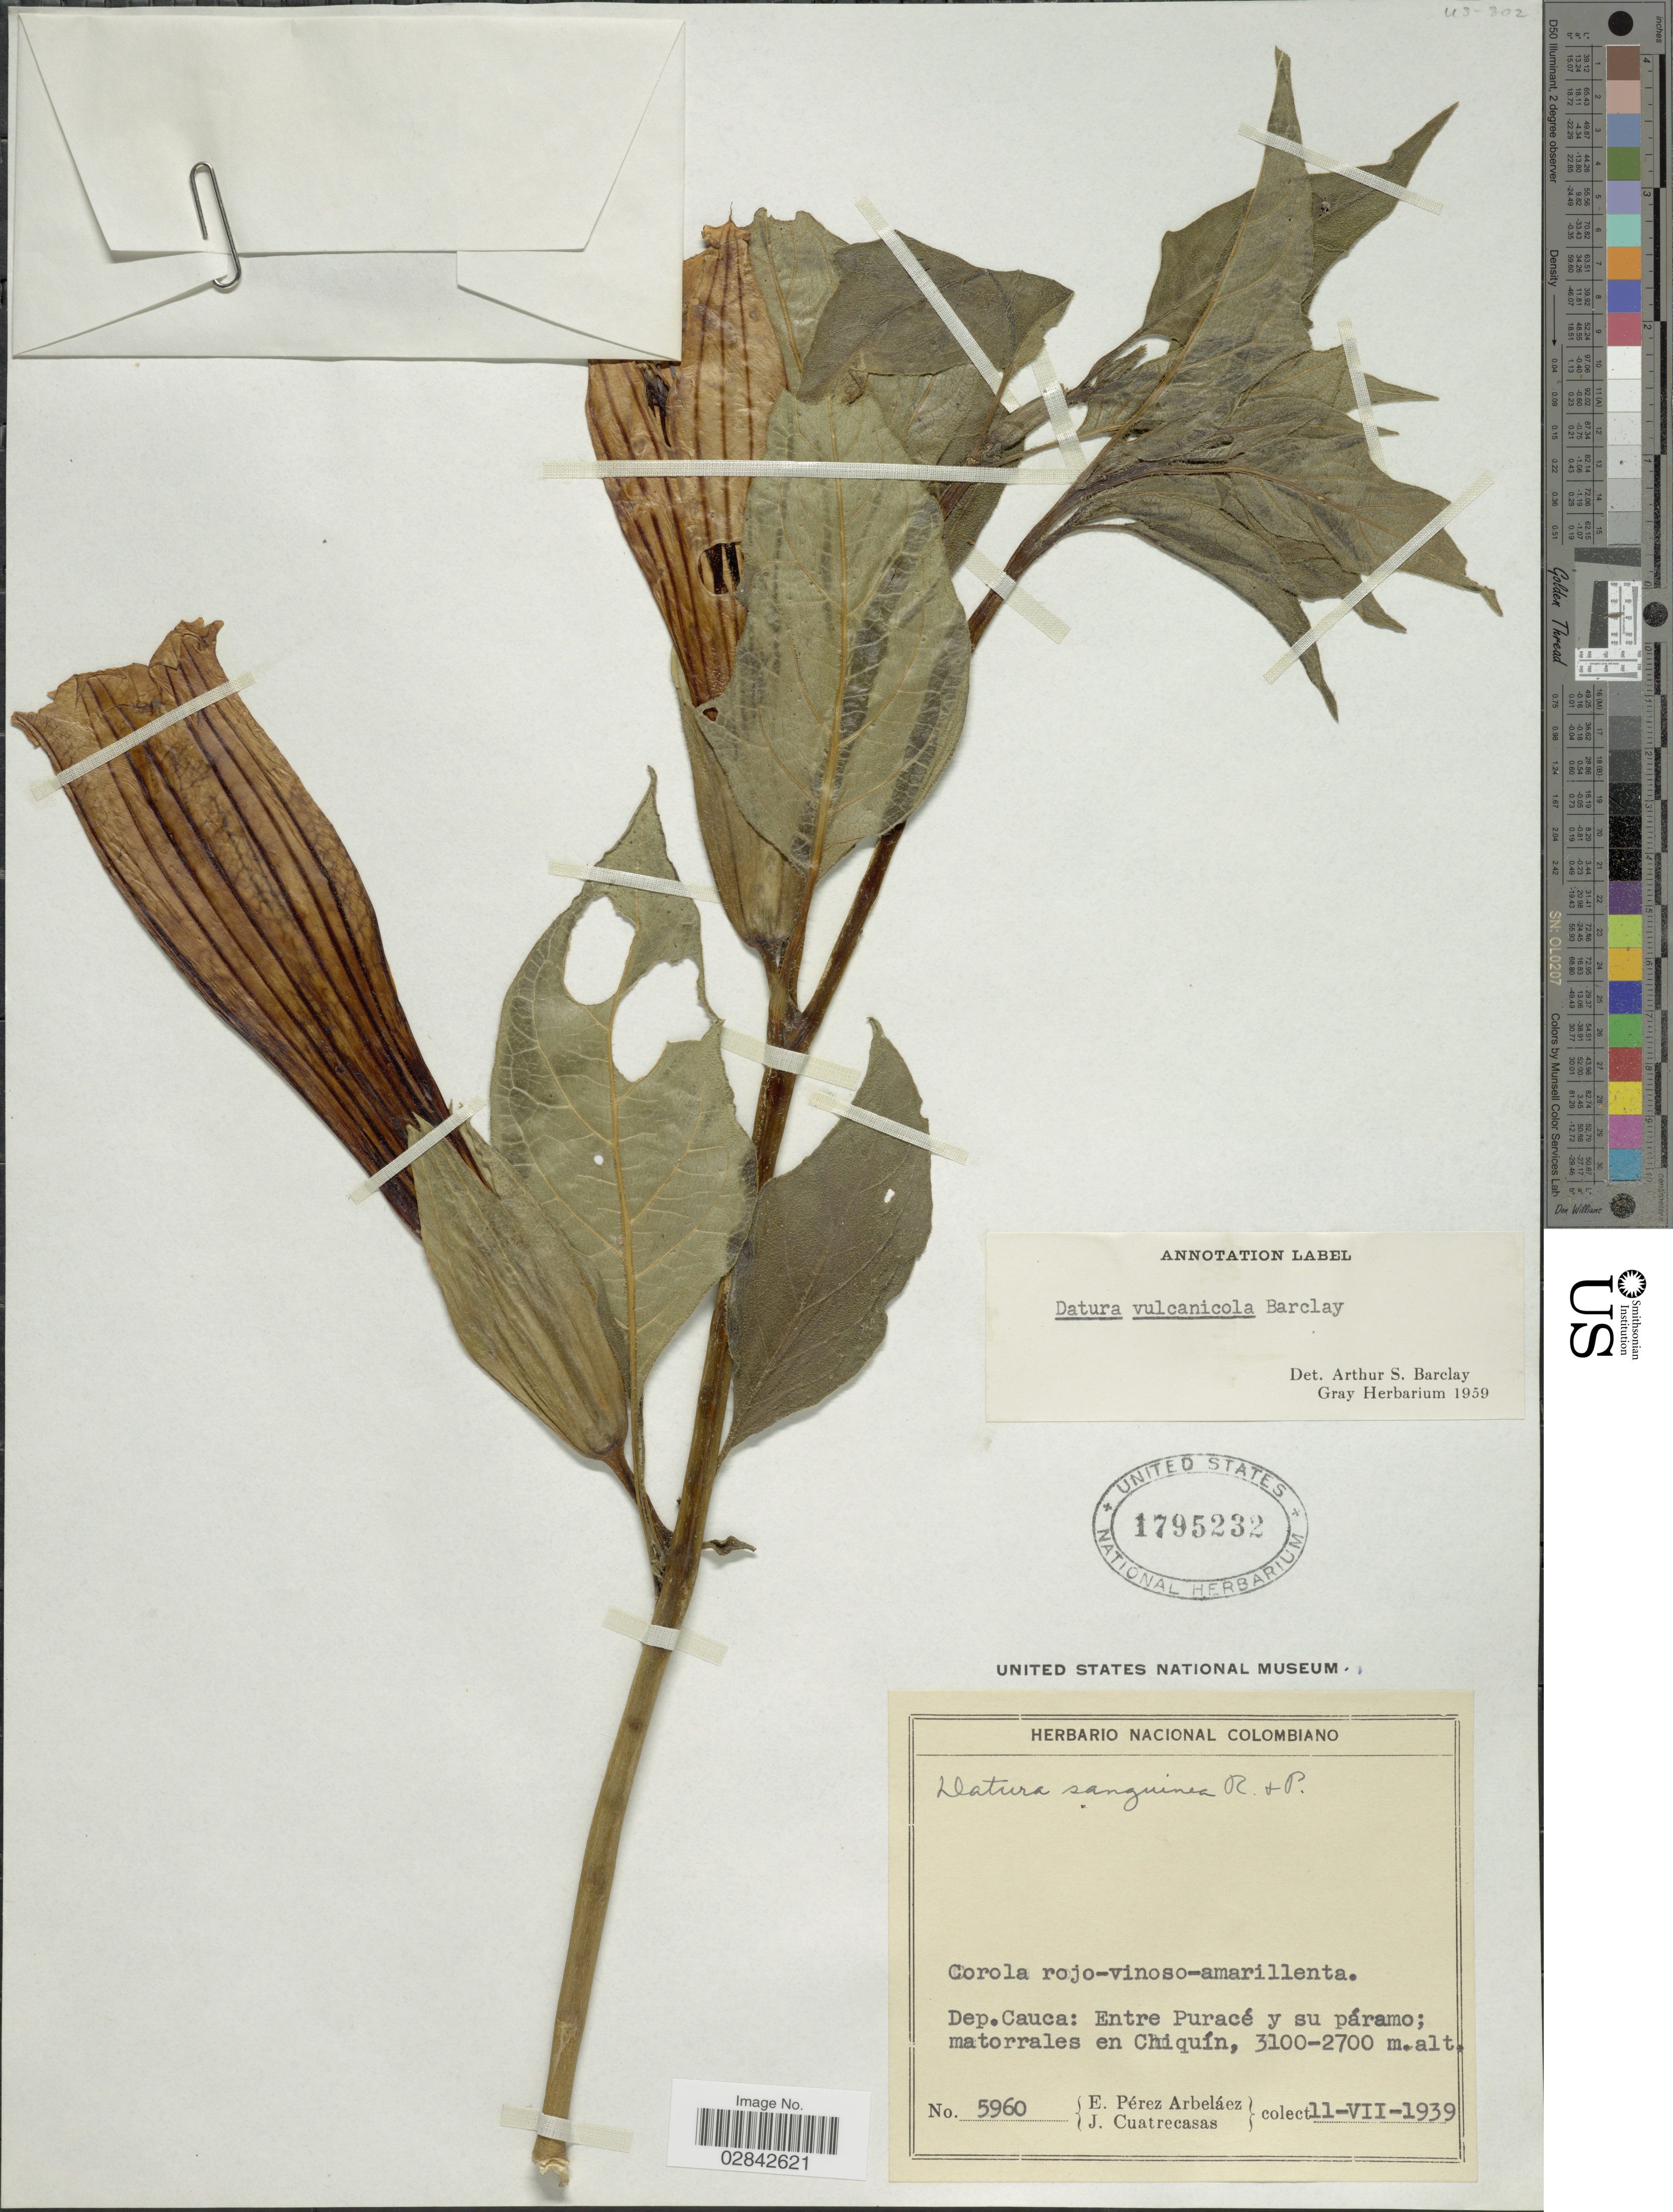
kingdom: Plantae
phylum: Tracheophyta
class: Magnoliopsida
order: Solanales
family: Solanaceae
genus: Brugmansia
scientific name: Brugmansia vulcanicola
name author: (A.S. Barclay) R.E. Schult.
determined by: (US) Smithsonian Institution - National Museum of Natural History - Department of Botany (UNITED STATES)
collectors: E. Pérez Arbeláez & J. Cuatrecasas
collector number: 5960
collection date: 1939-07-11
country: Colombia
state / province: Cauca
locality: Dep. Cauca: Entre Puracé y su páramo; matorrales en Chiquín.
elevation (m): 2700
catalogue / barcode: US 1795232